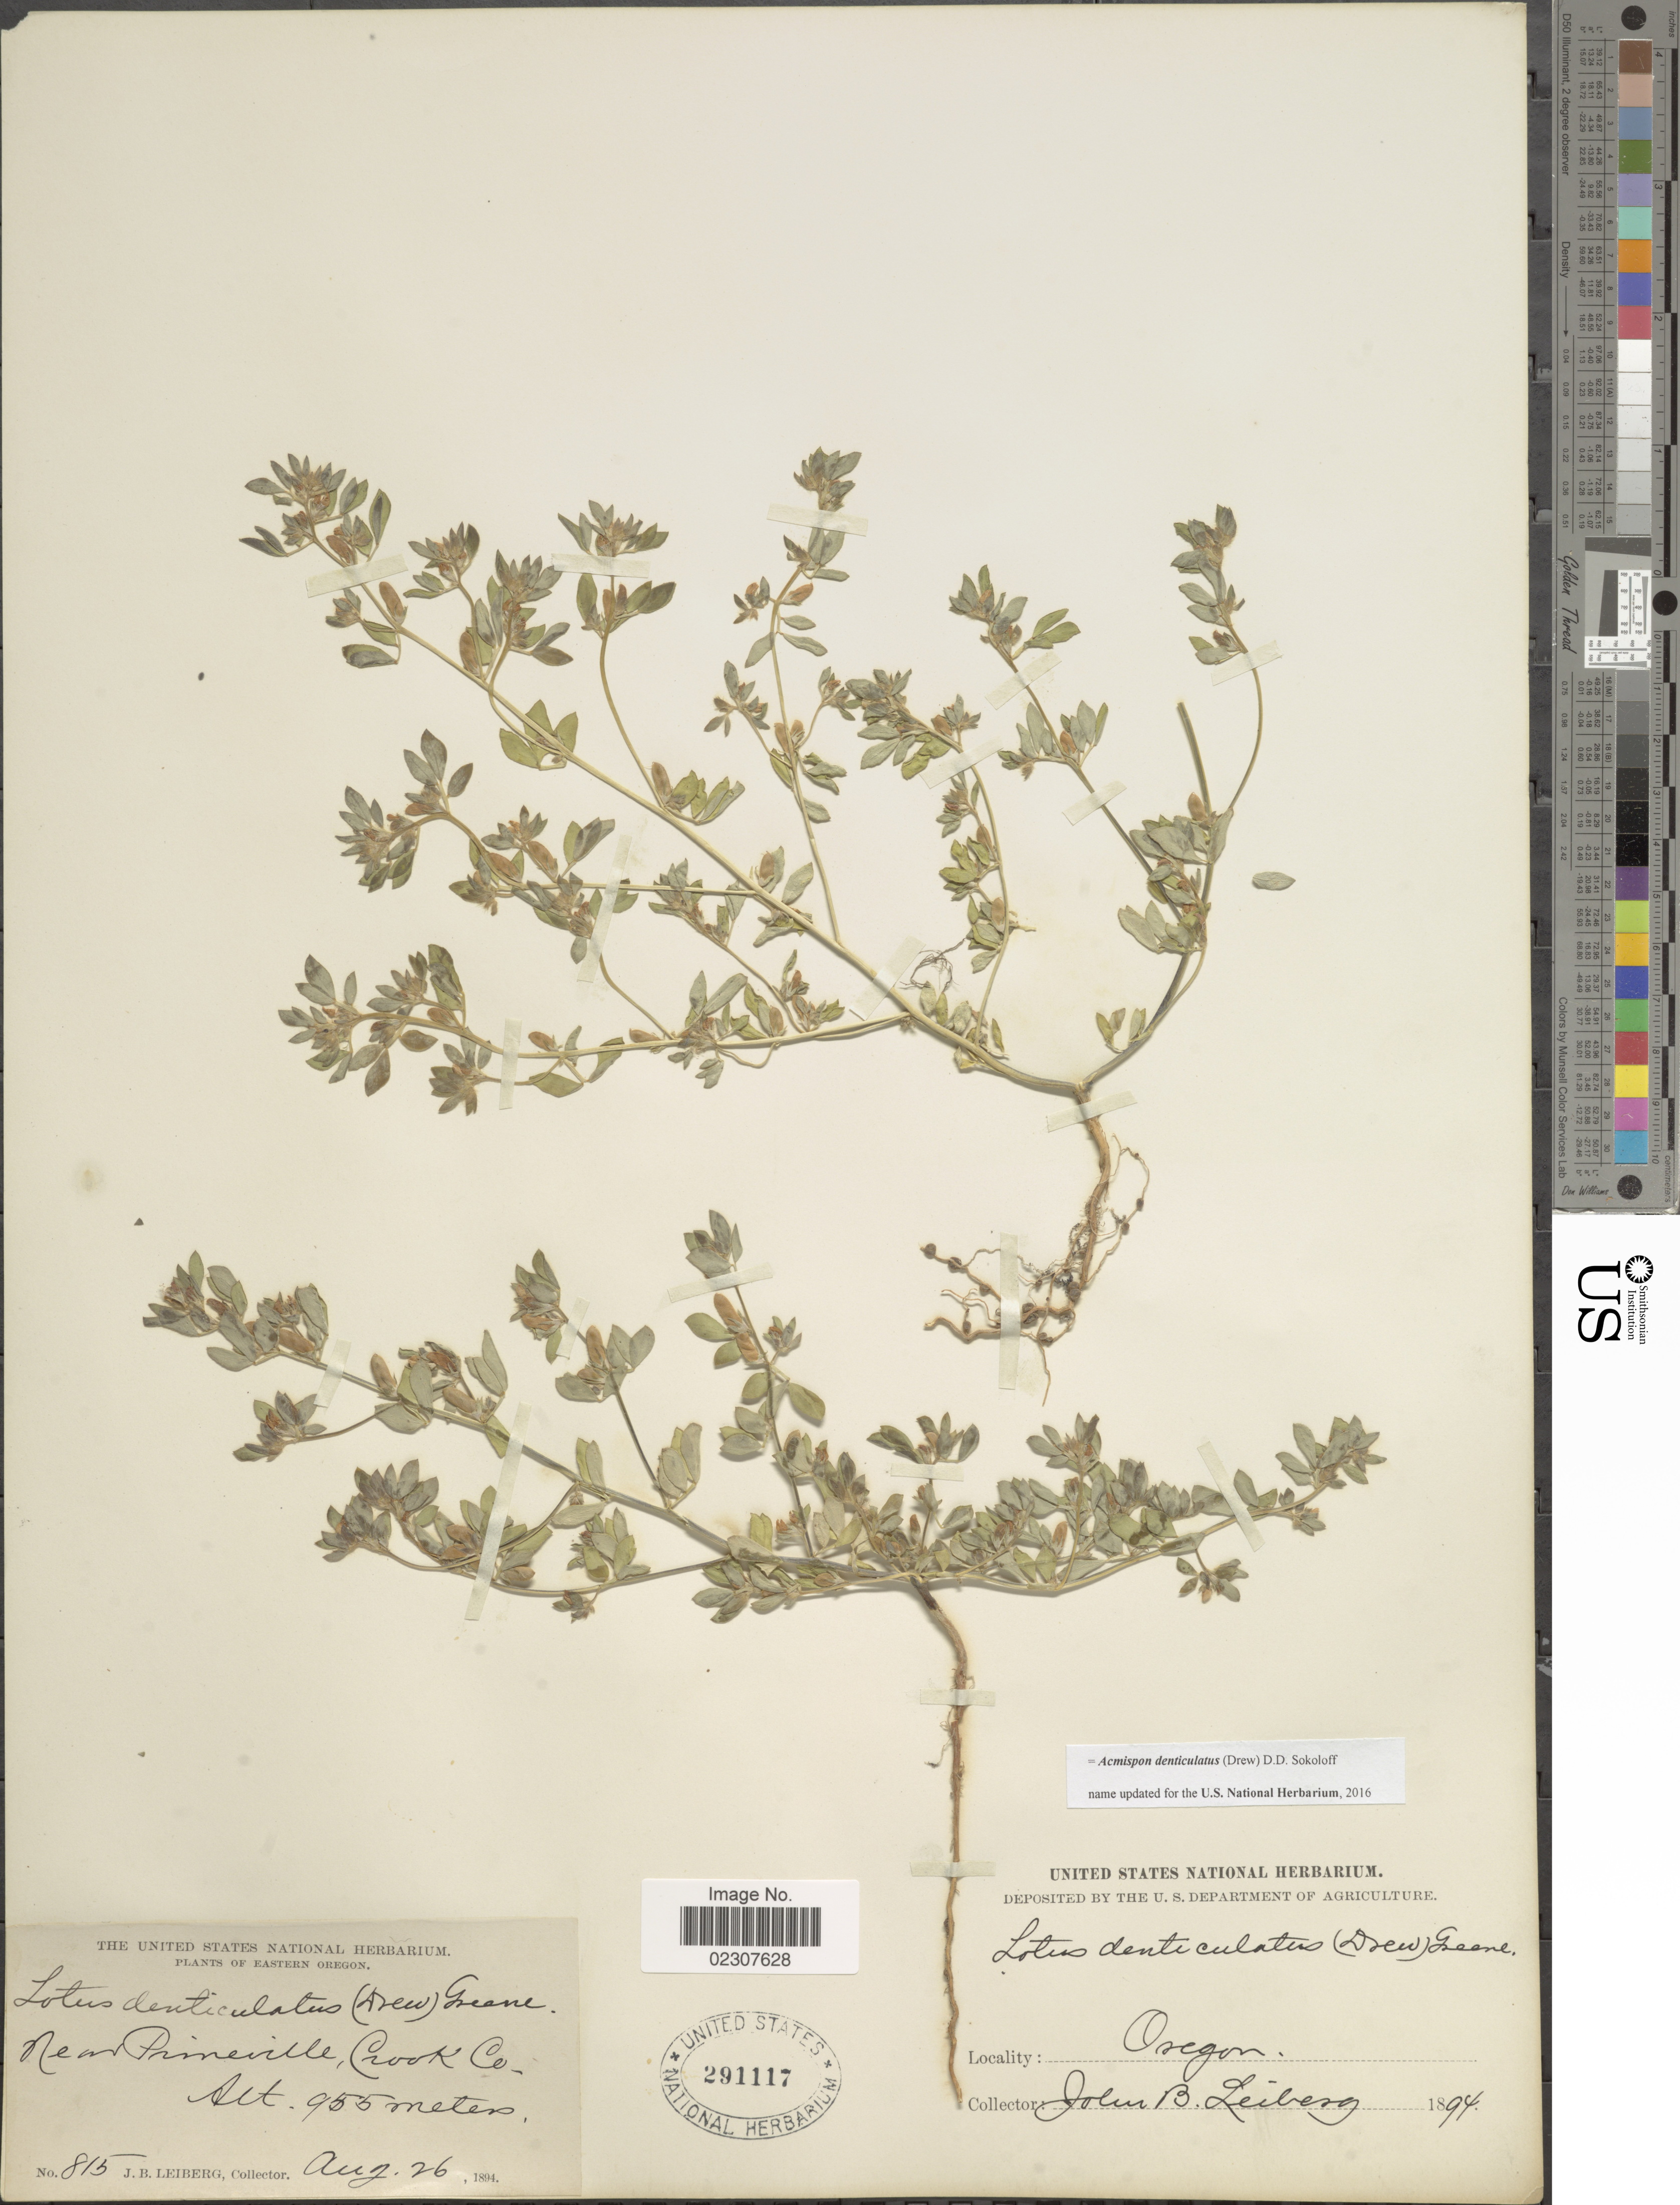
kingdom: Plantae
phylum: Tracheophyta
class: Magnoliopsida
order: Fabales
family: Fabaceae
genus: Acmispon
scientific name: Acmispon denticulatus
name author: (Drew) D.D. Sokoloff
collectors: J. B. Leiberg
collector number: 815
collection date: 1894-08-26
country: United States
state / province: Oregon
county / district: Crook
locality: Eastern Oregon, Near Pineville, Crook Co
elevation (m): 955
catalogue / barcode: US 291117